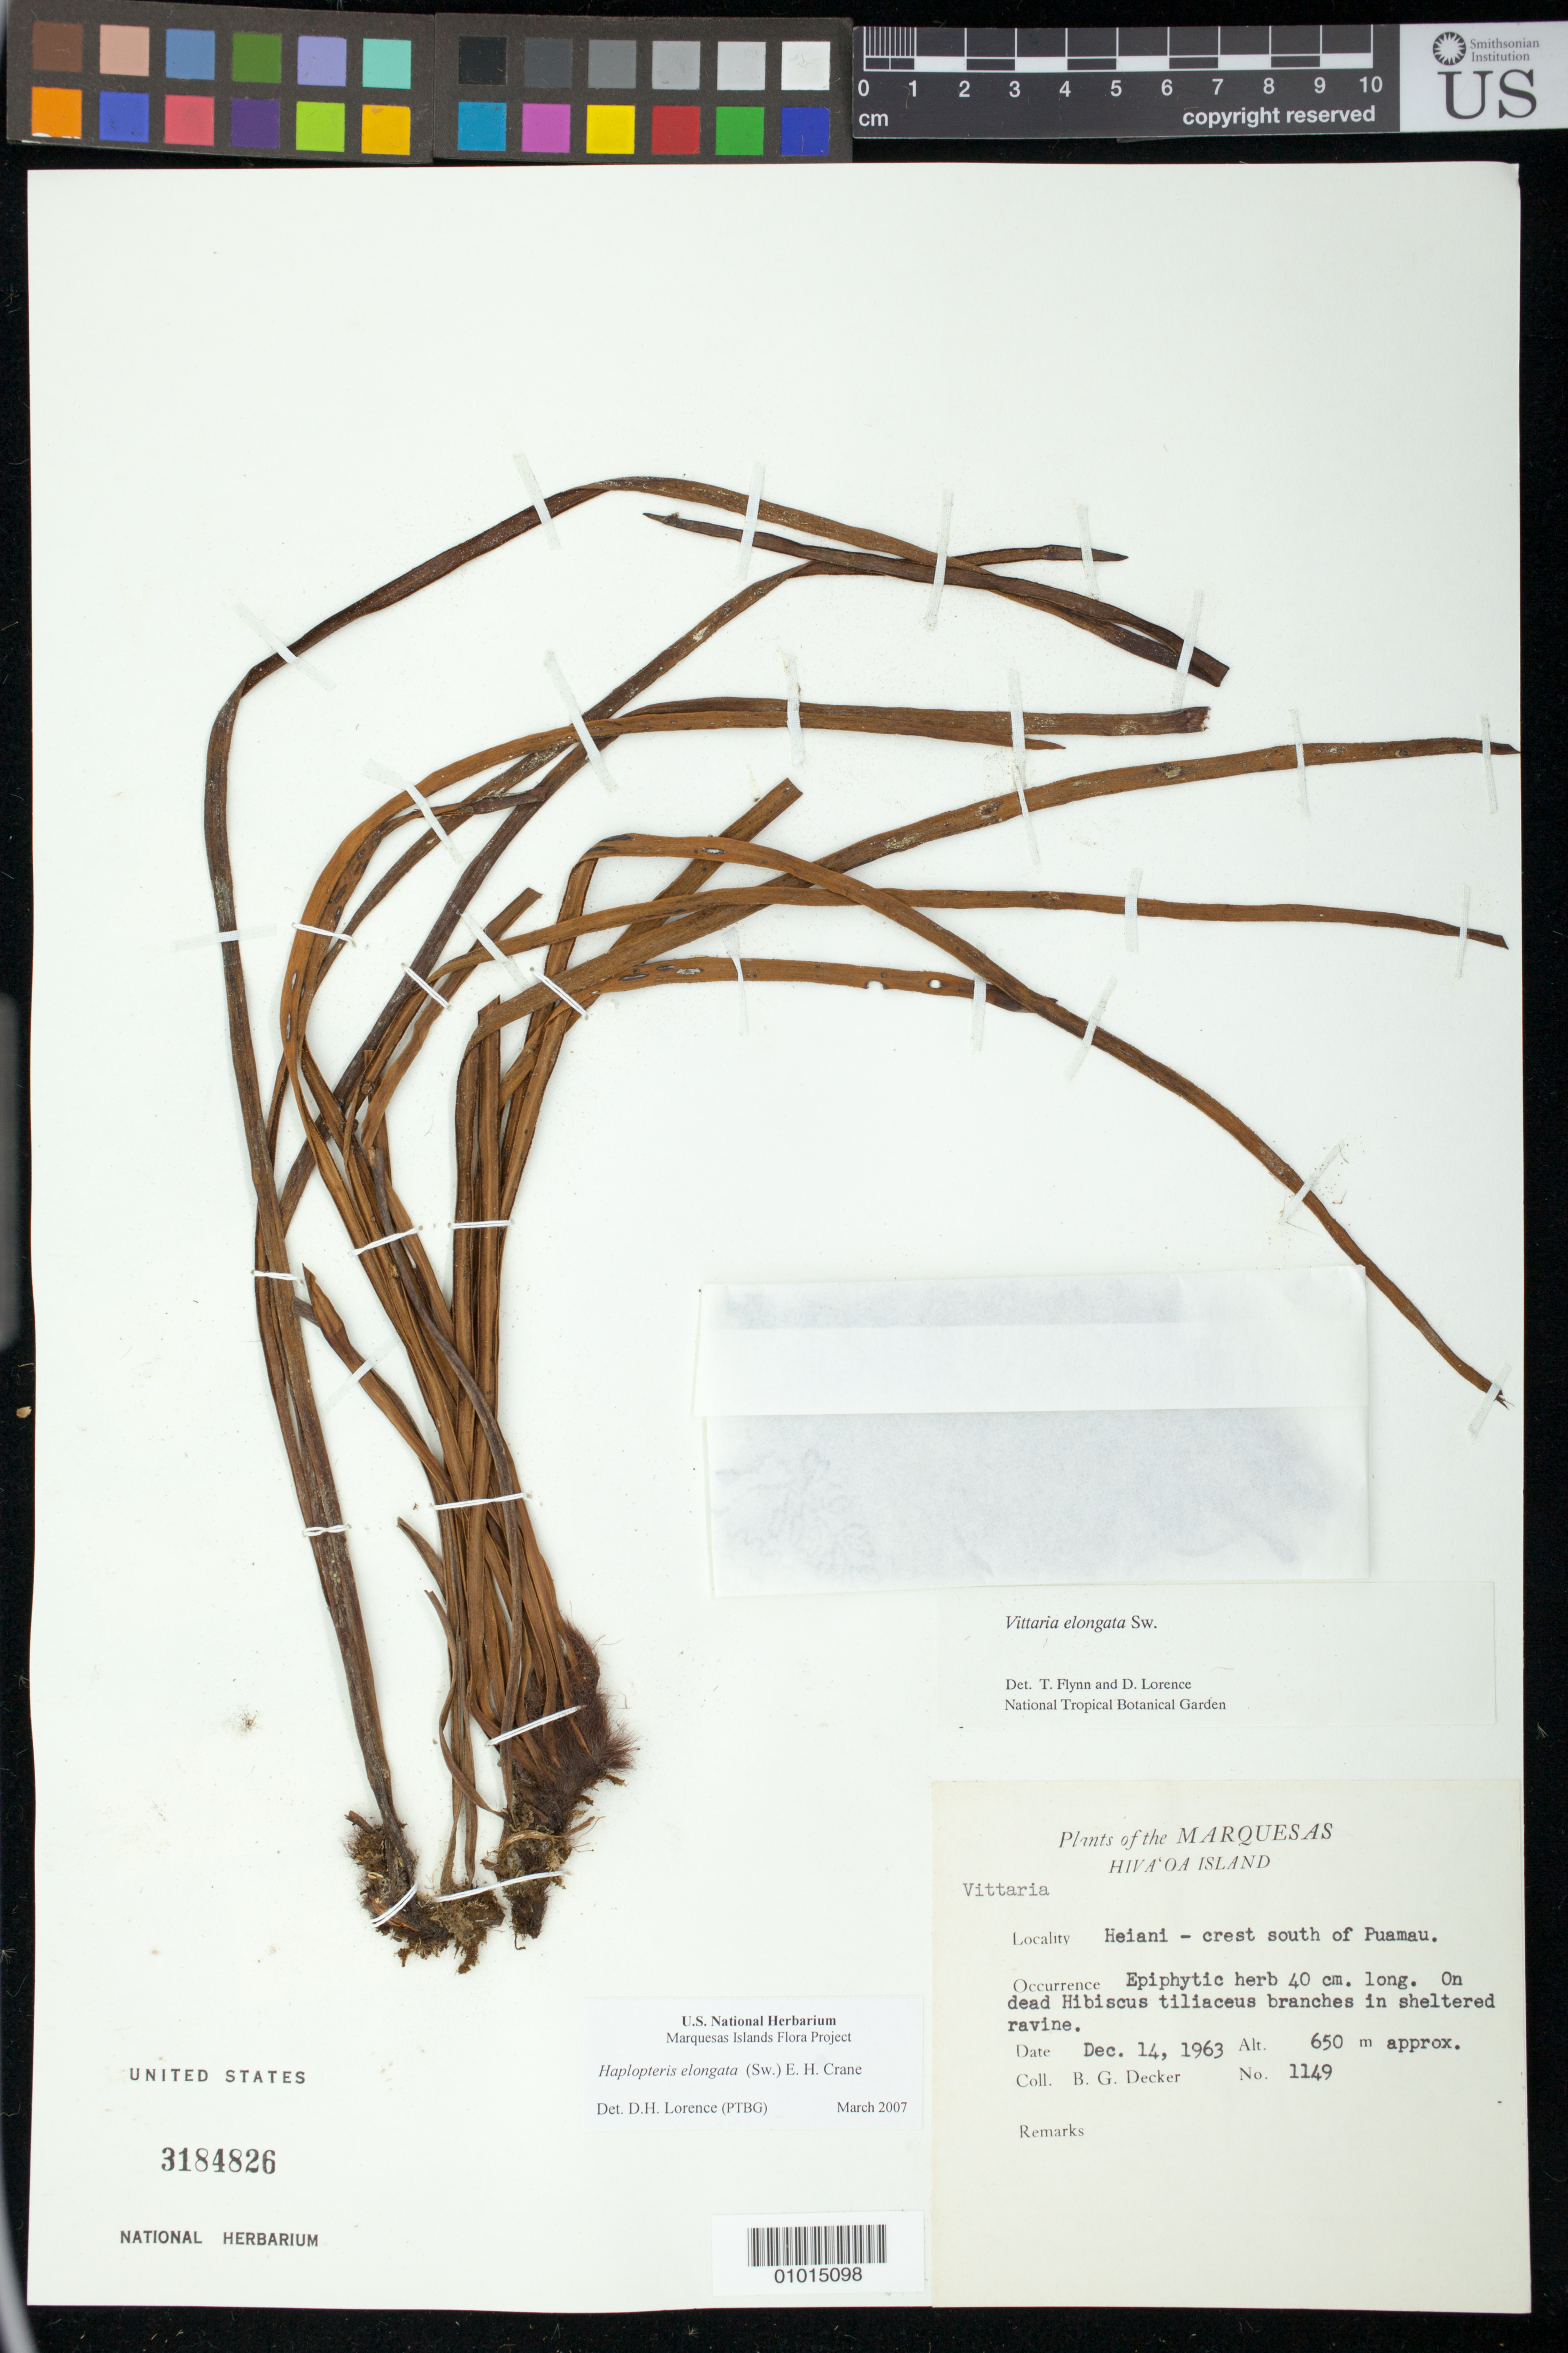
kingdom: Plantae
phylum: Tracheophyta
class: Polypodiopsida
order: Polypodiales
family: Pteridaceae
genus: Haplopteris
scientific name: Haplopteris elongata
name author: (Sw.) Crane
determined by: Lorence, David H., (PTBG), National Tropical Botanical Garden (UNITED STATES)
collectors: B. G. Decker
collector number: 1149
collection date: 1963-12-14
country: French Polynesia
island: Hiva Oa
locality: Heiani, crest S of Puamau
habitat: On dead Hibiscus tiliaceus branches in sheltered ravine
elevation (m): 650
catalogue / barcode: US 3184826